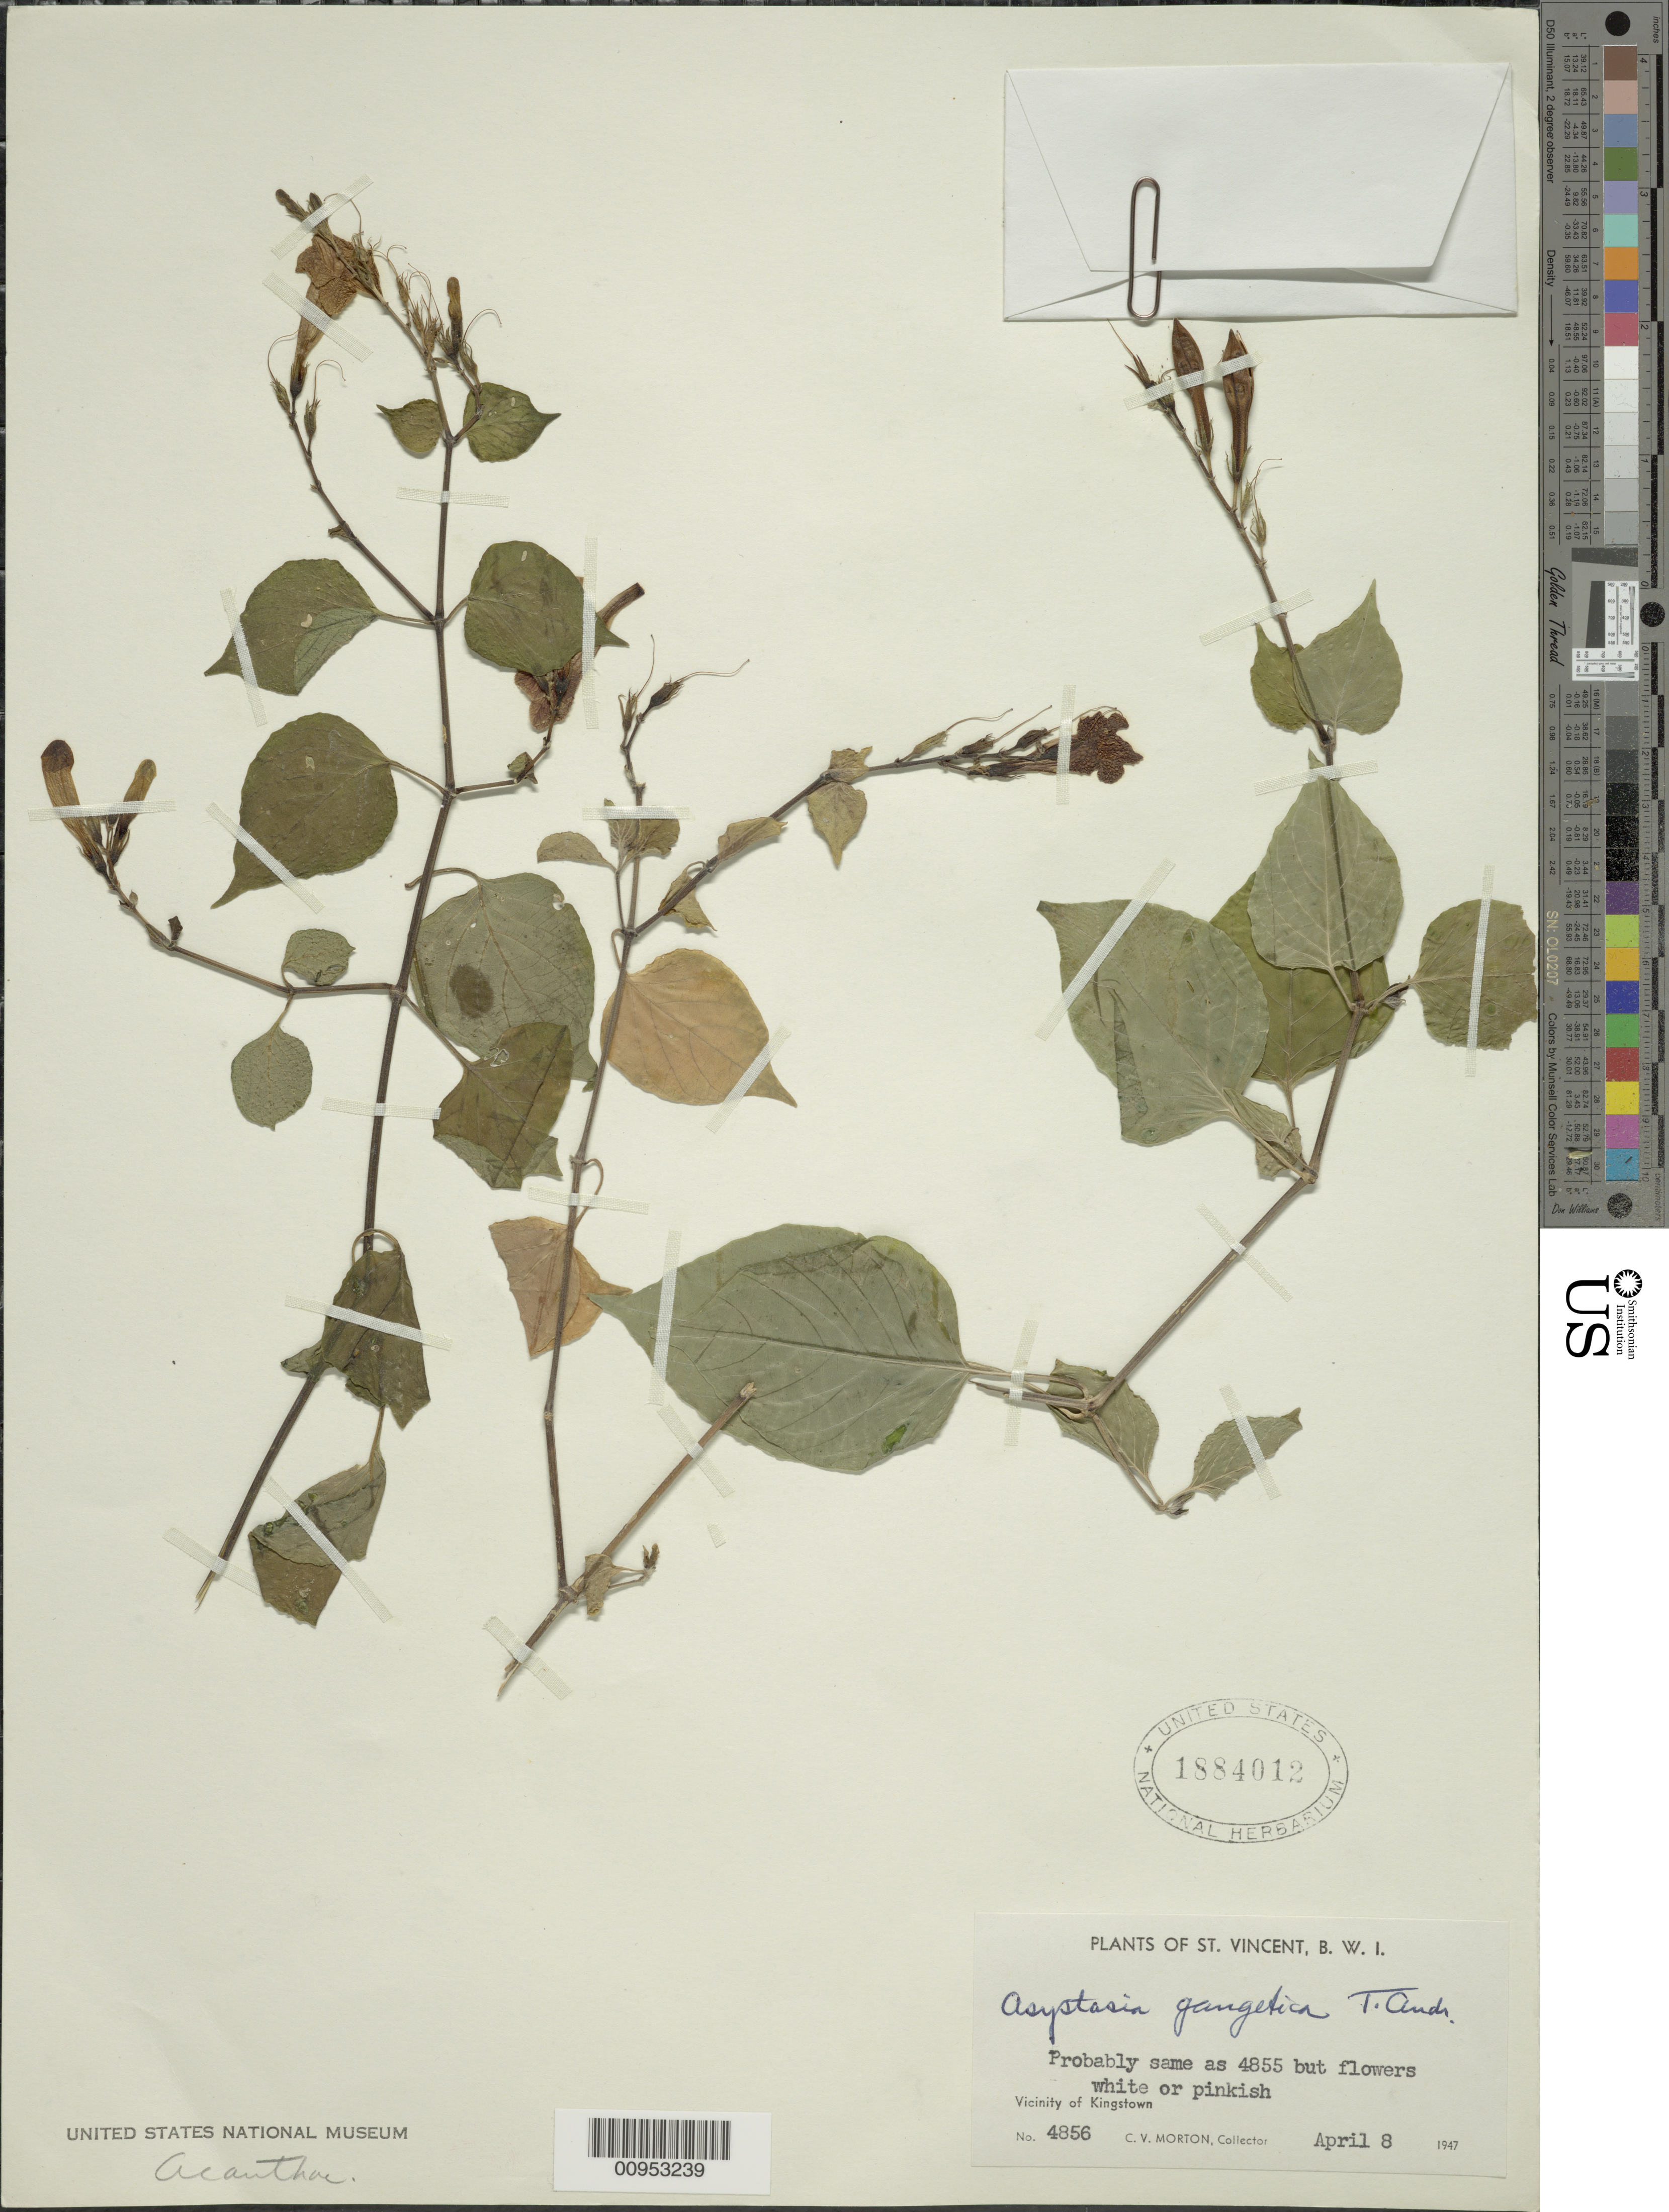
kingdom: Plantae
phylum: Tracheophyta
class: Magnoliopsida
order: Lamiales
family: Acanthaceae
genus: Asystasia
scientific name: Asystasia gangetica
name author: (L.) T. Anderson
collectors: C. V. Morton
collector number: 4856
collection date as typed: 08 Apr 1947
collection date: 1947-04-08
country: St. Vincent - Grenadines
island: St. Vincent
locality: Kingstown vicinity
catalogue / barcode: US 1884012